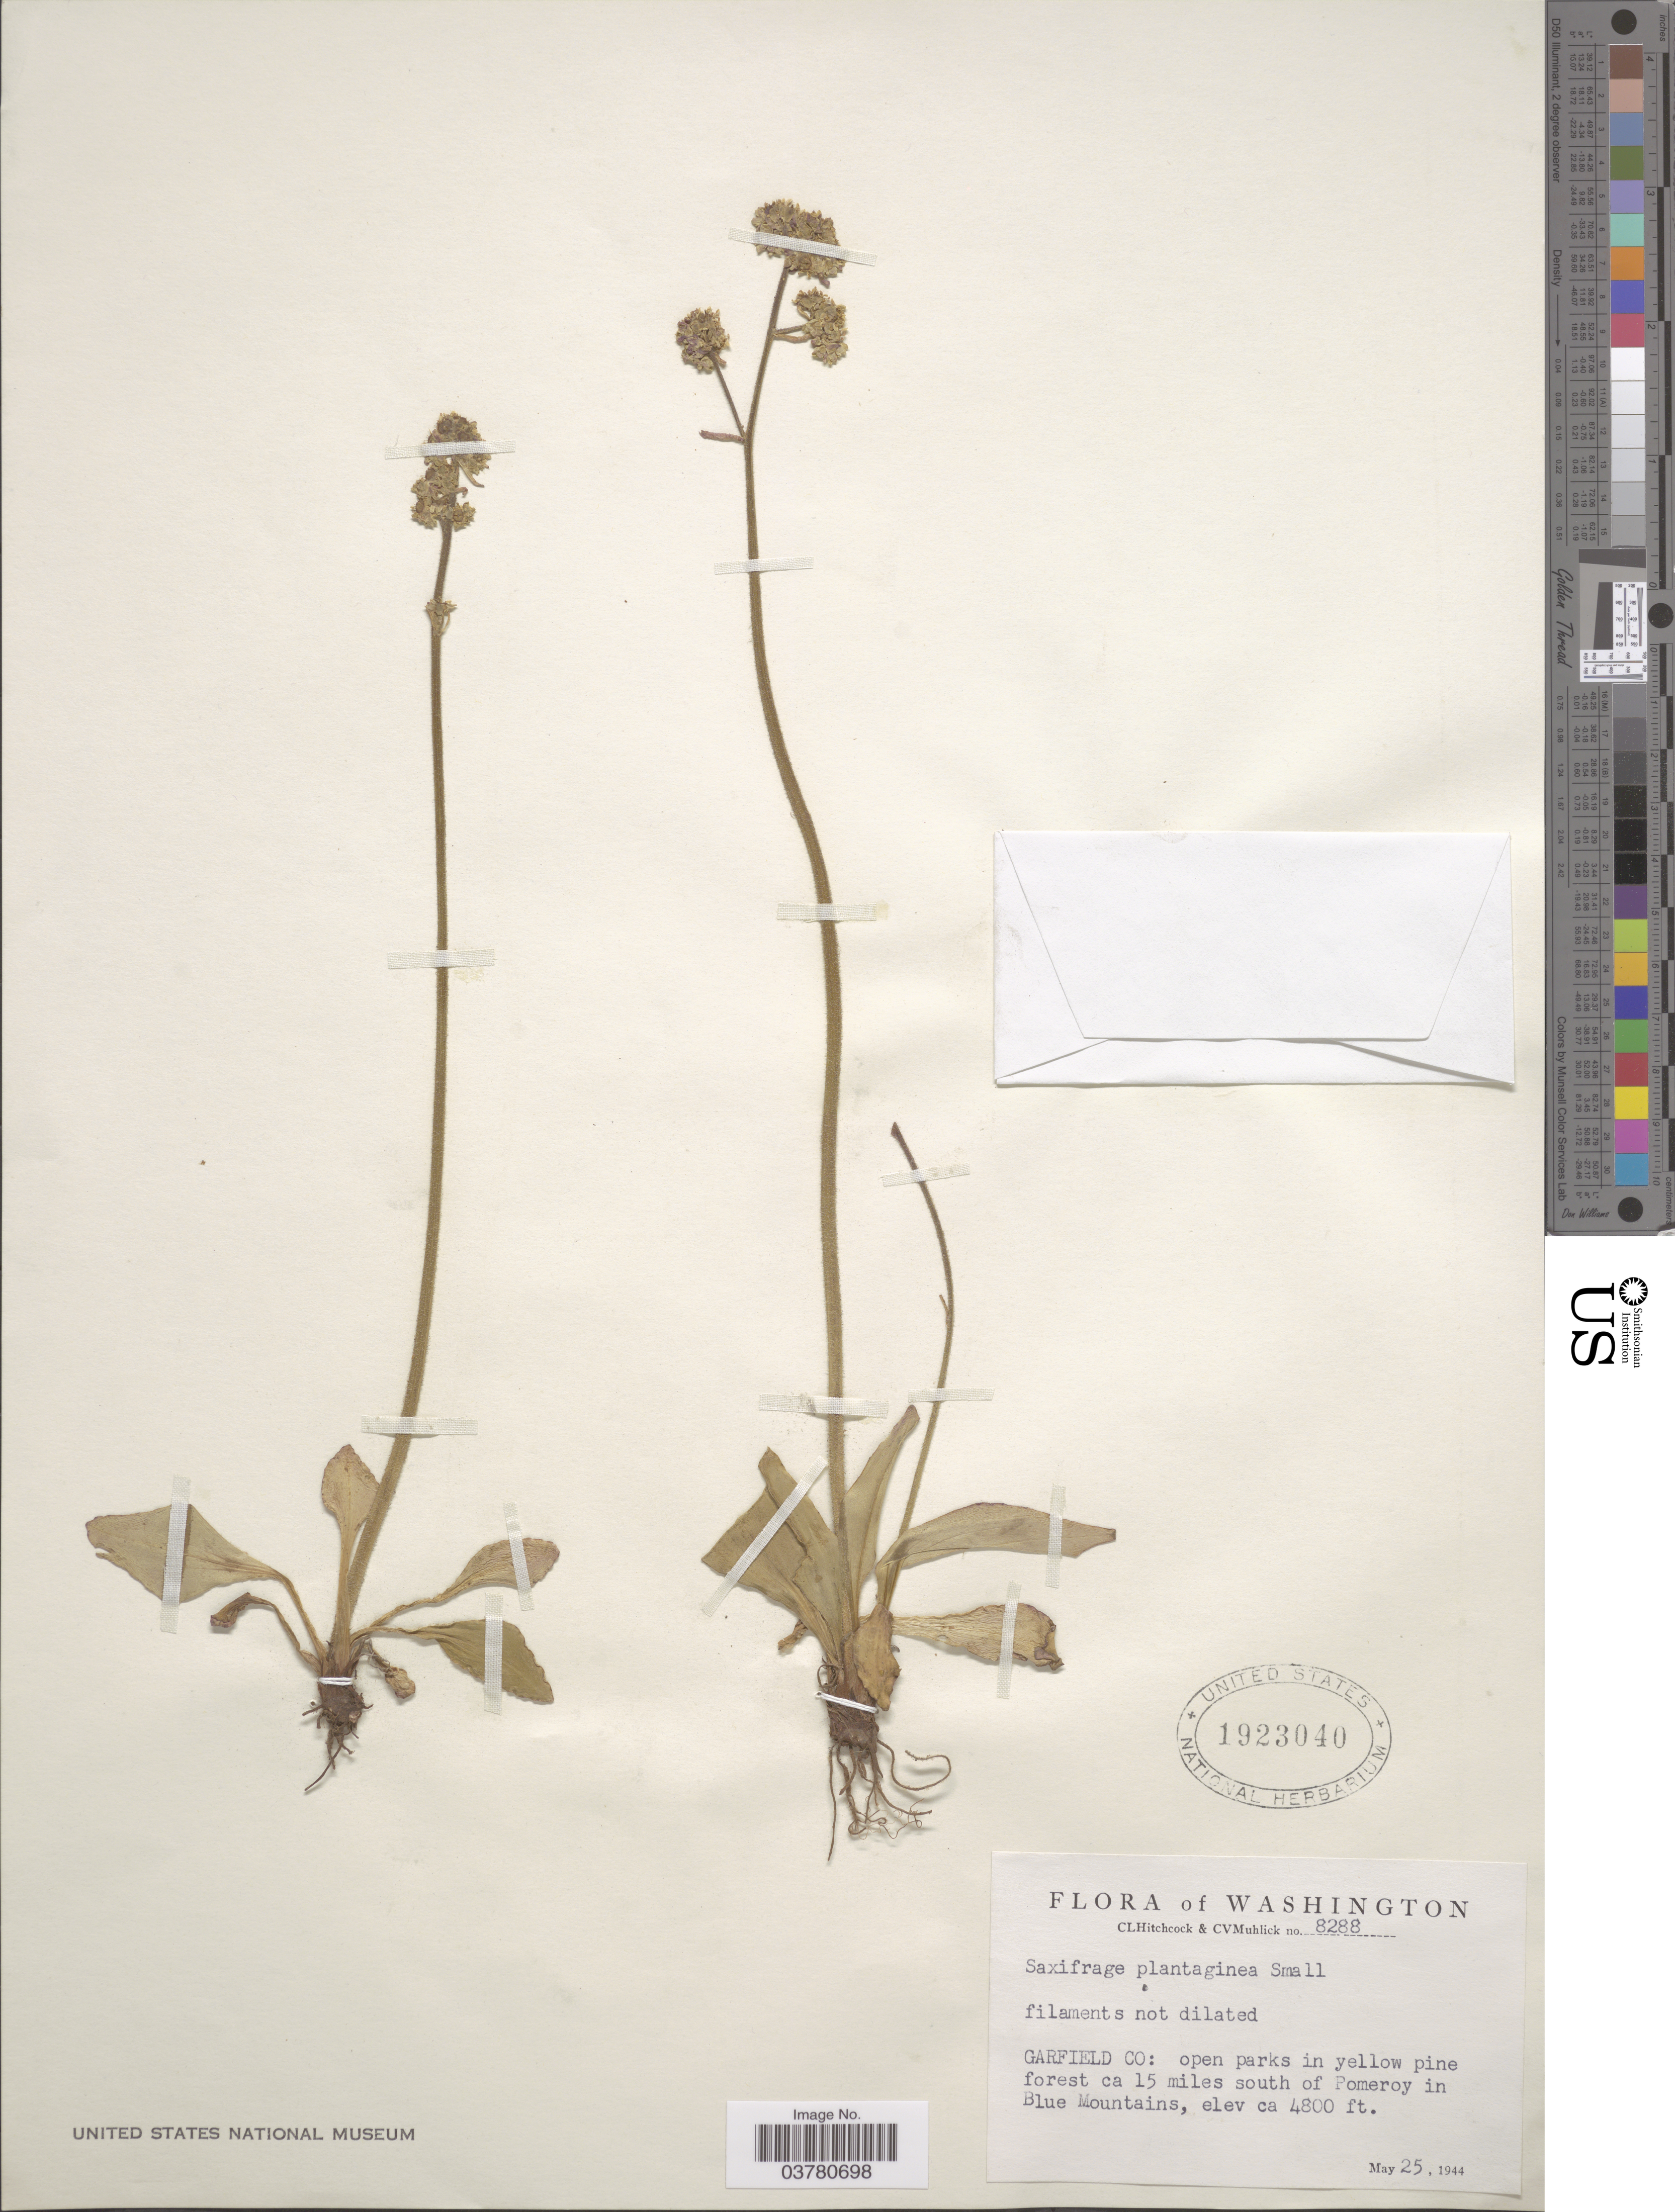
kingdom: Plantae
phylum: Tracheophyta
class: Magnoliopsida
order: Saxifragales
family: Saxifragaceae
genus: Micranthes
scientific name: Micranthes nidifica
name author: (Greene) Small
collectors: C. L. Hitchcock & C. V. Muhlick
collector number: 8288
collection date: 1944-05-25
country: United States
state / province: Washington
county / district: Garfield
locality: Garfield Co: open parks in yellow pine forest ca 15 miles south of Pomeroy in Blue Mountains.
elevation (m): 1463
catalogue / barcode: US 1923040